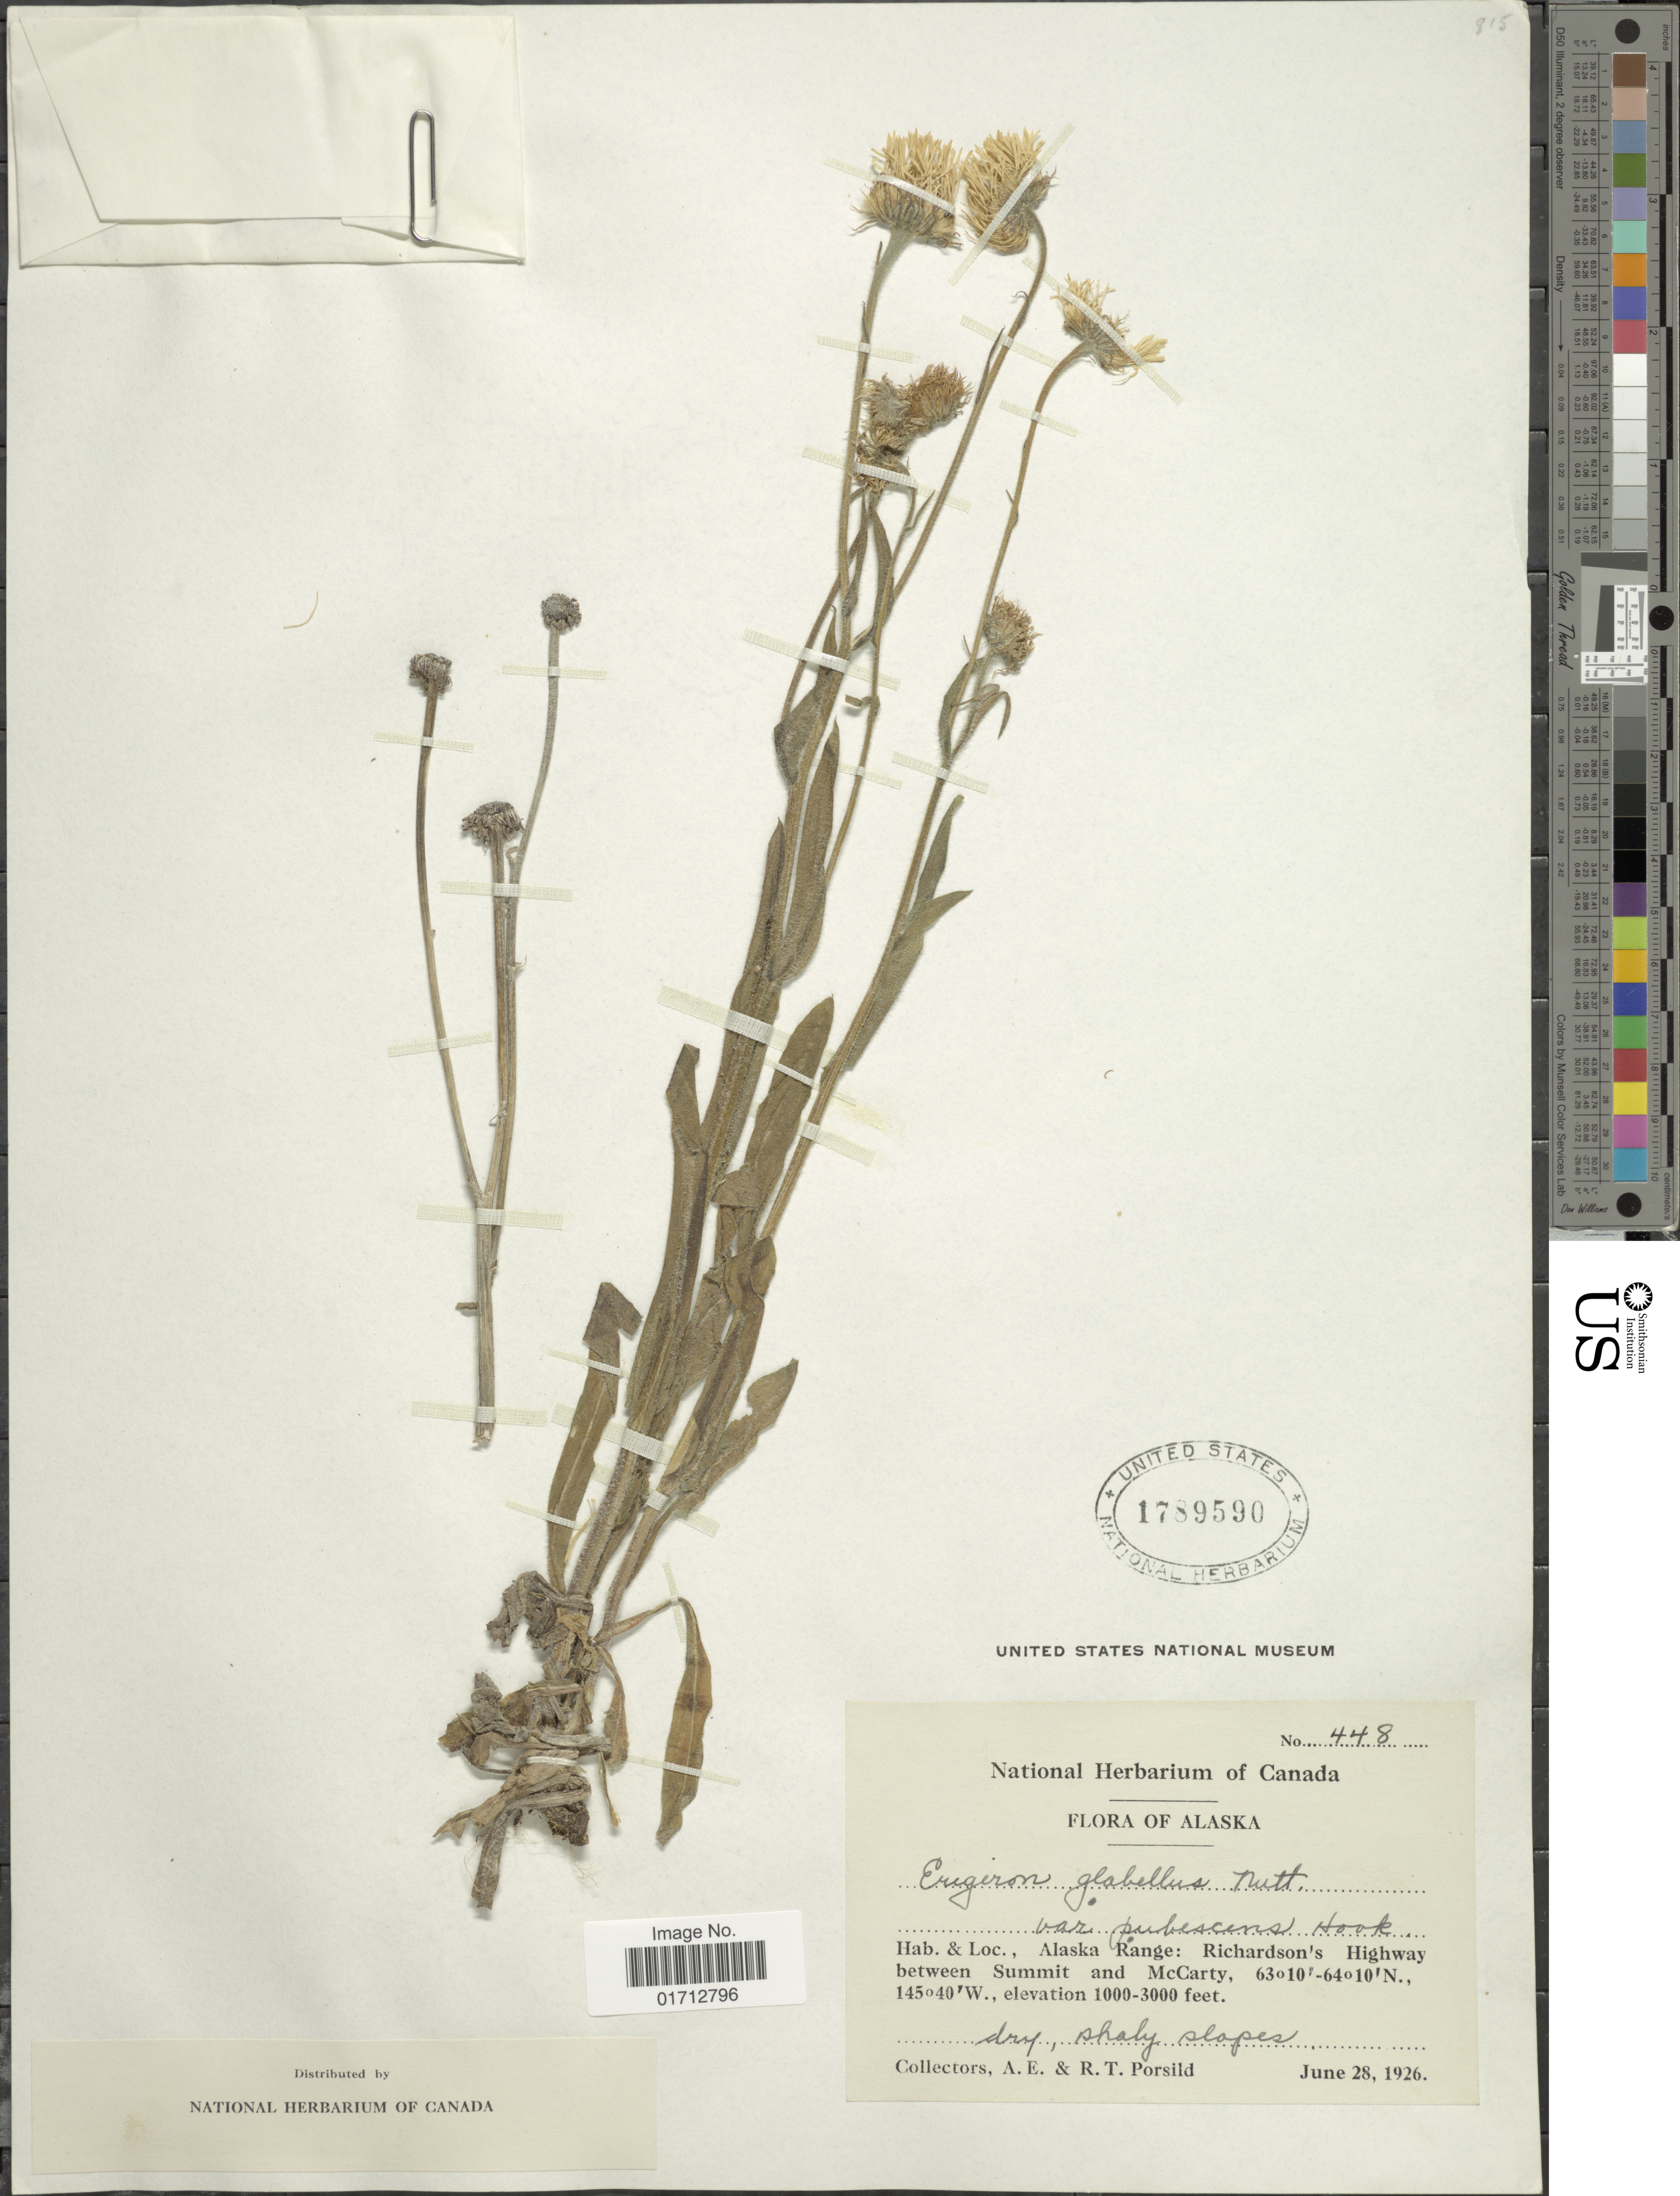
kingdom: Plantae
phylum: Tracheophyta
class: Magnoliopsida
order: Asterales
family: Asteraceae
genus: Erigeron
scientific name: Erigeron glabellus subsp. pubescens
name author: (Hook.) Cronq.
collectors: A. E. Porsild & R. T. Porsild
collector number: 448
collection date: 1926-06-28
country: United States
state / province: Alaska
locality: Alaska Range: Richardson's Highway between Summit and McCarty.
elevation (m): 305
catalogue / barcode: US 1789590